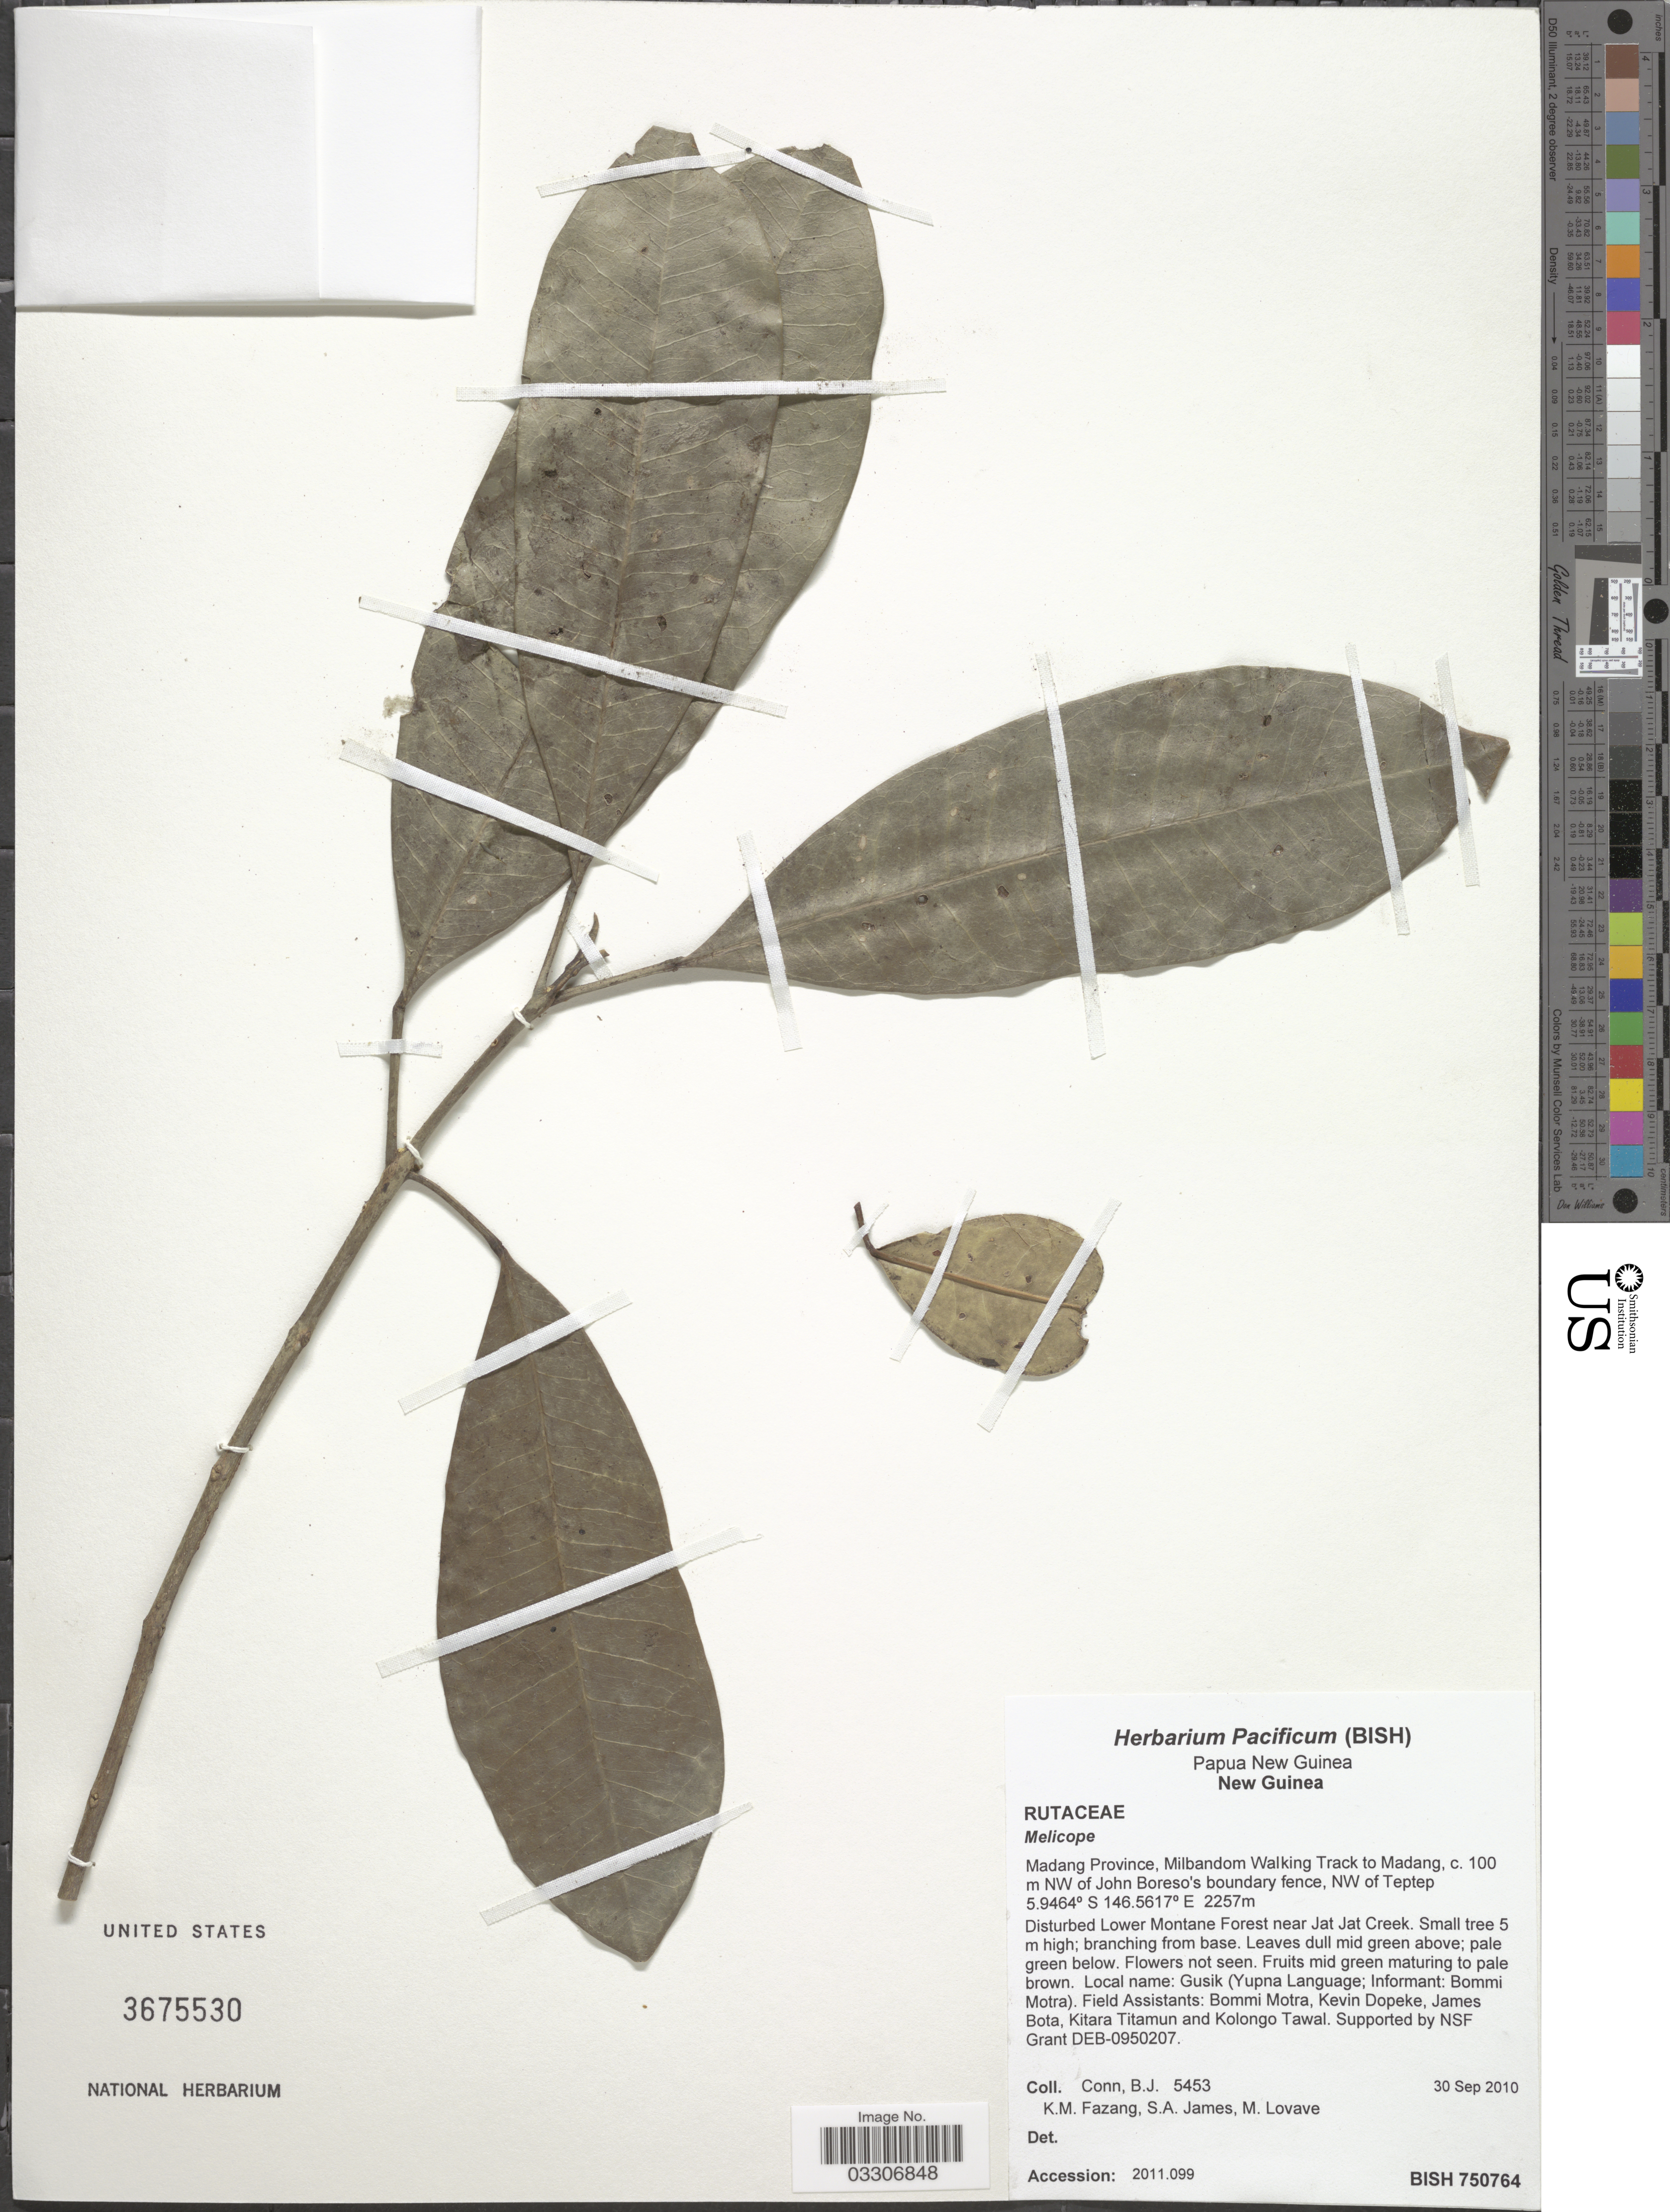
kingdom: Plantae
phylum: Tracheophyta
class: Magnoliopsida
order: Sapindales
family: Rutaceae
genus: Melicope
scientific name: Melicope sp.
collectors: B. Conn, K. Fazang, S. James & M. Lovave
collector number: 5453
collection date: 2010-09-30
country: Papua New Guinea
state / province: Madang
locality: New Guinea. Madang Province, Milbandom Walking Track to Madang, c. 100 m NW of John Boreso's boundary fence, NW of Teptep.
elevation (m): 2257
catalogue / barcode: US 2675530